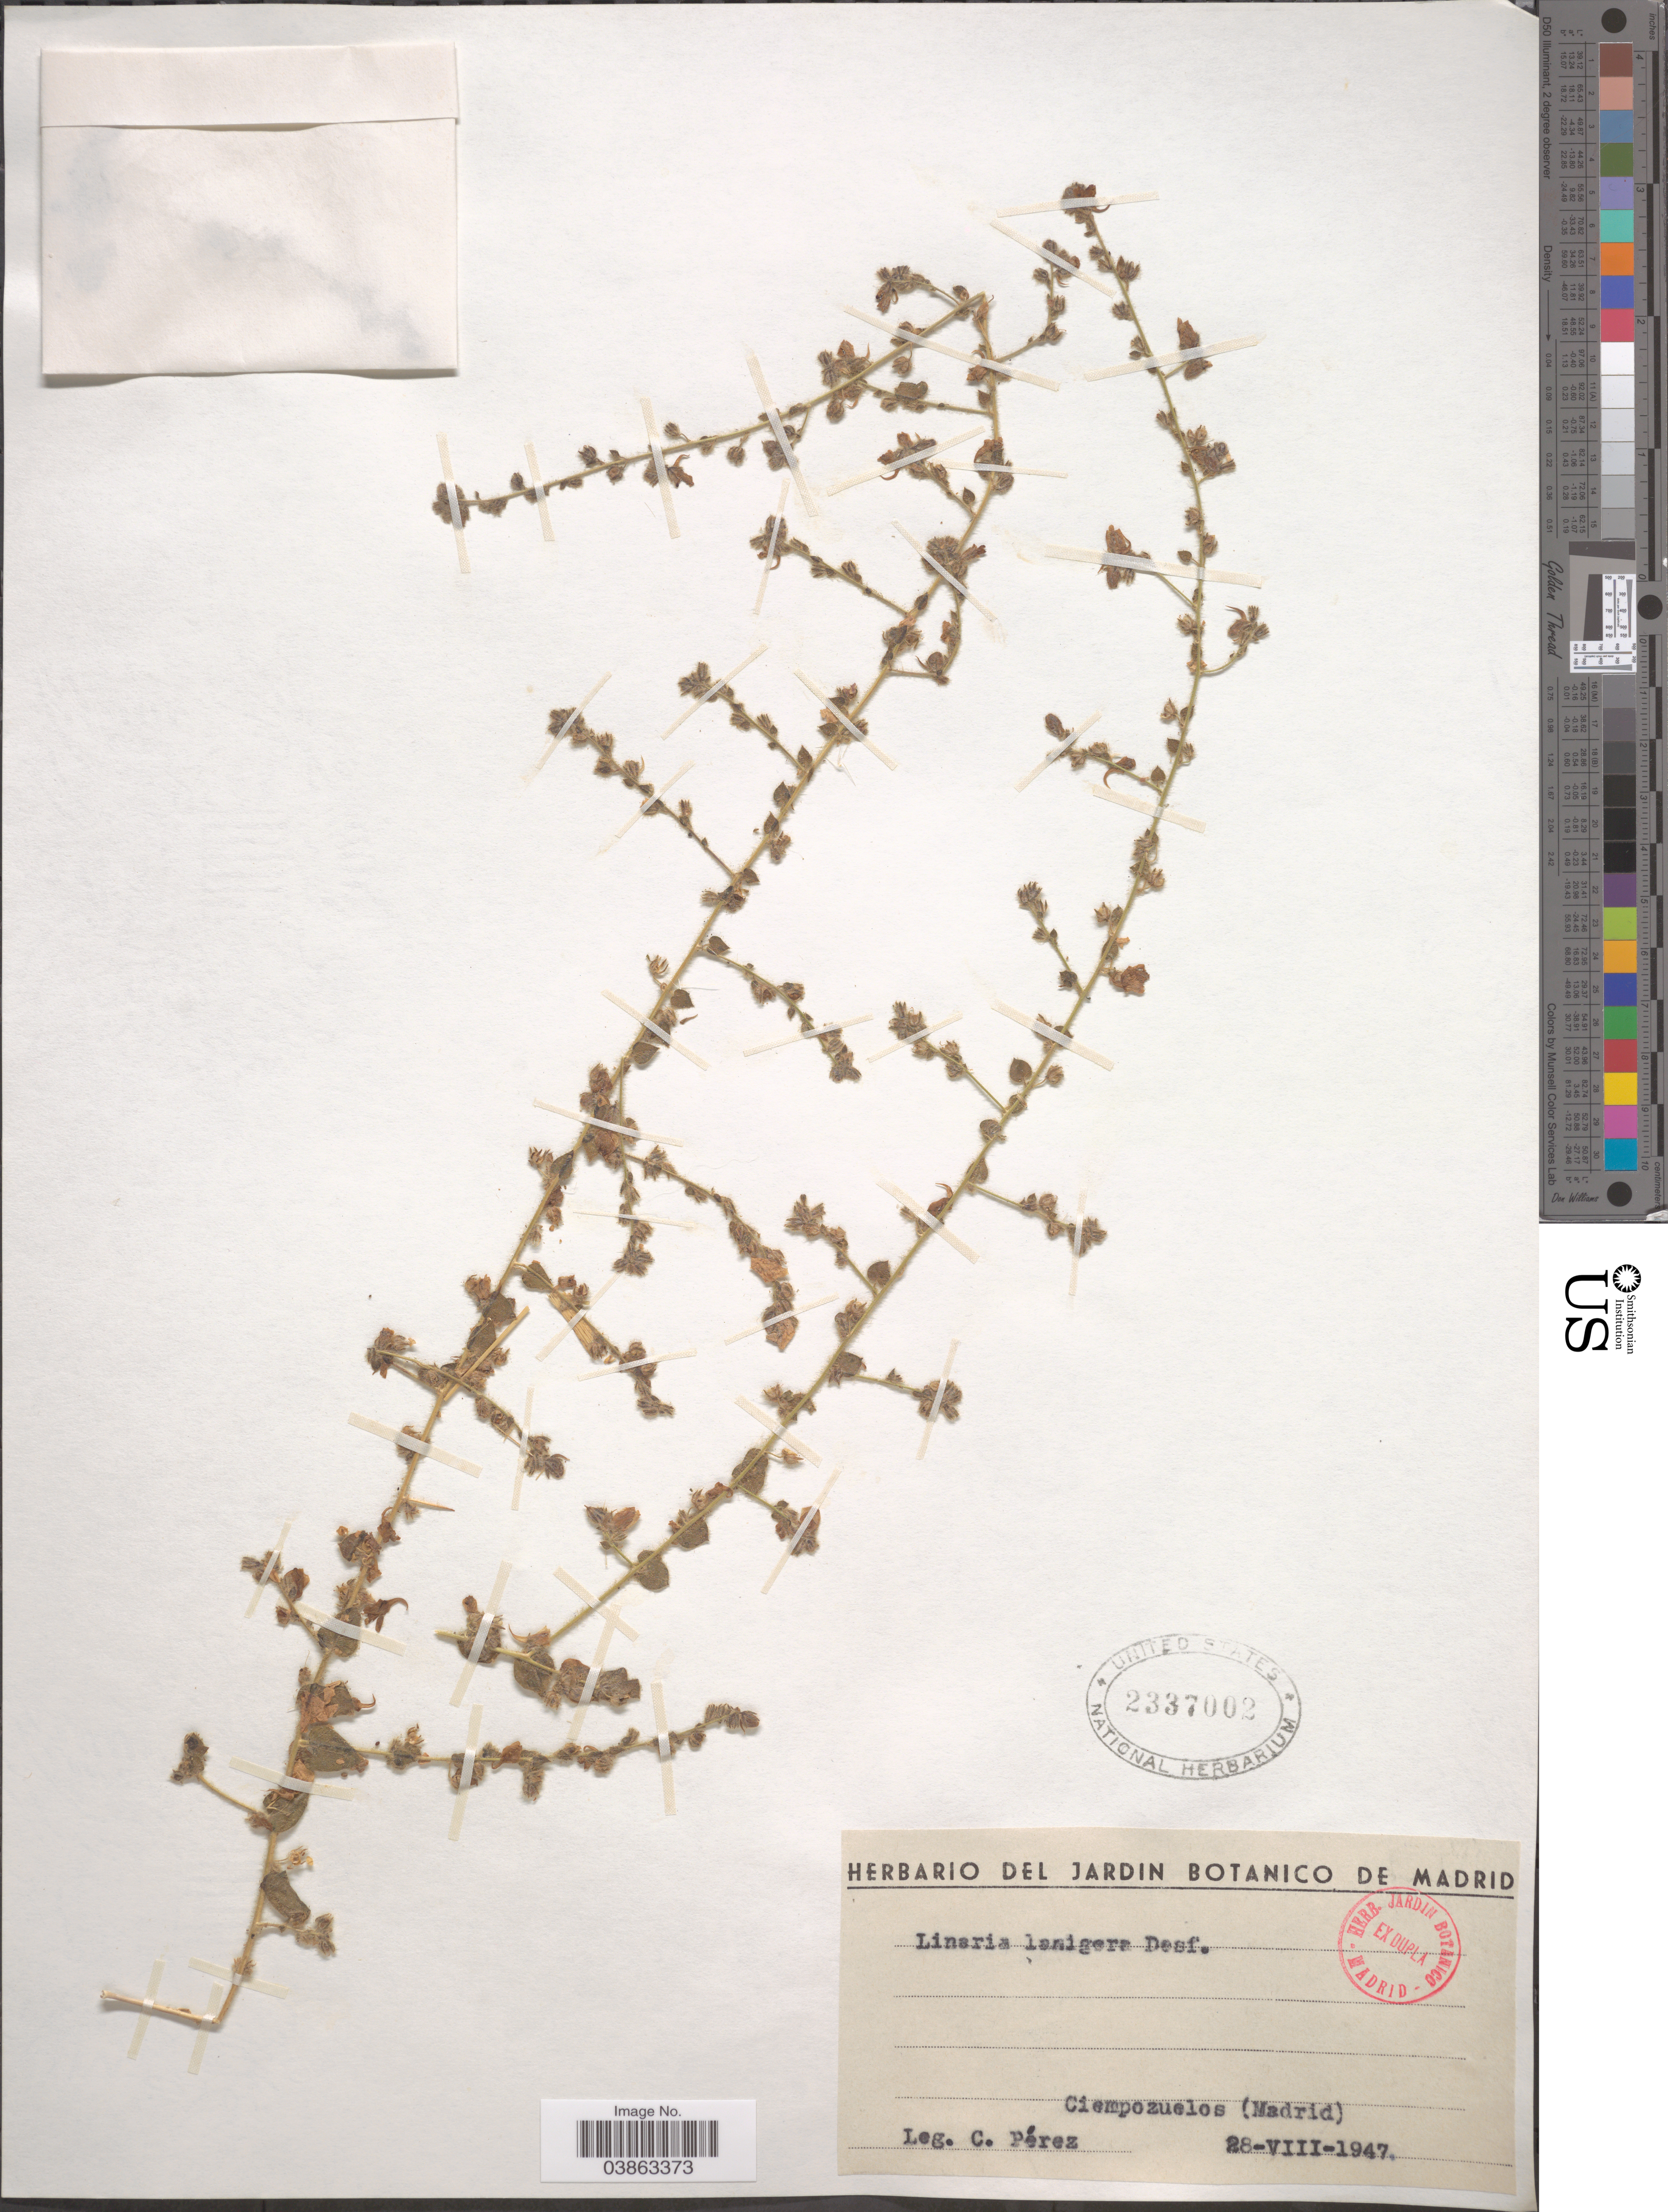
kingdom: Plantae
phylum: Tracheophyta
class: Magnoliopsida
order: Lamiales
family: Plantaginaceae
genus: Linaria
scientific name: Linaria lanigera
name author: Desf.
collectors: C. Perez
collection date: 1947-08-28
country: Spain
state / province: Madrid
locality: Ciempozuelos.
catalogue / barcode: US 2337002